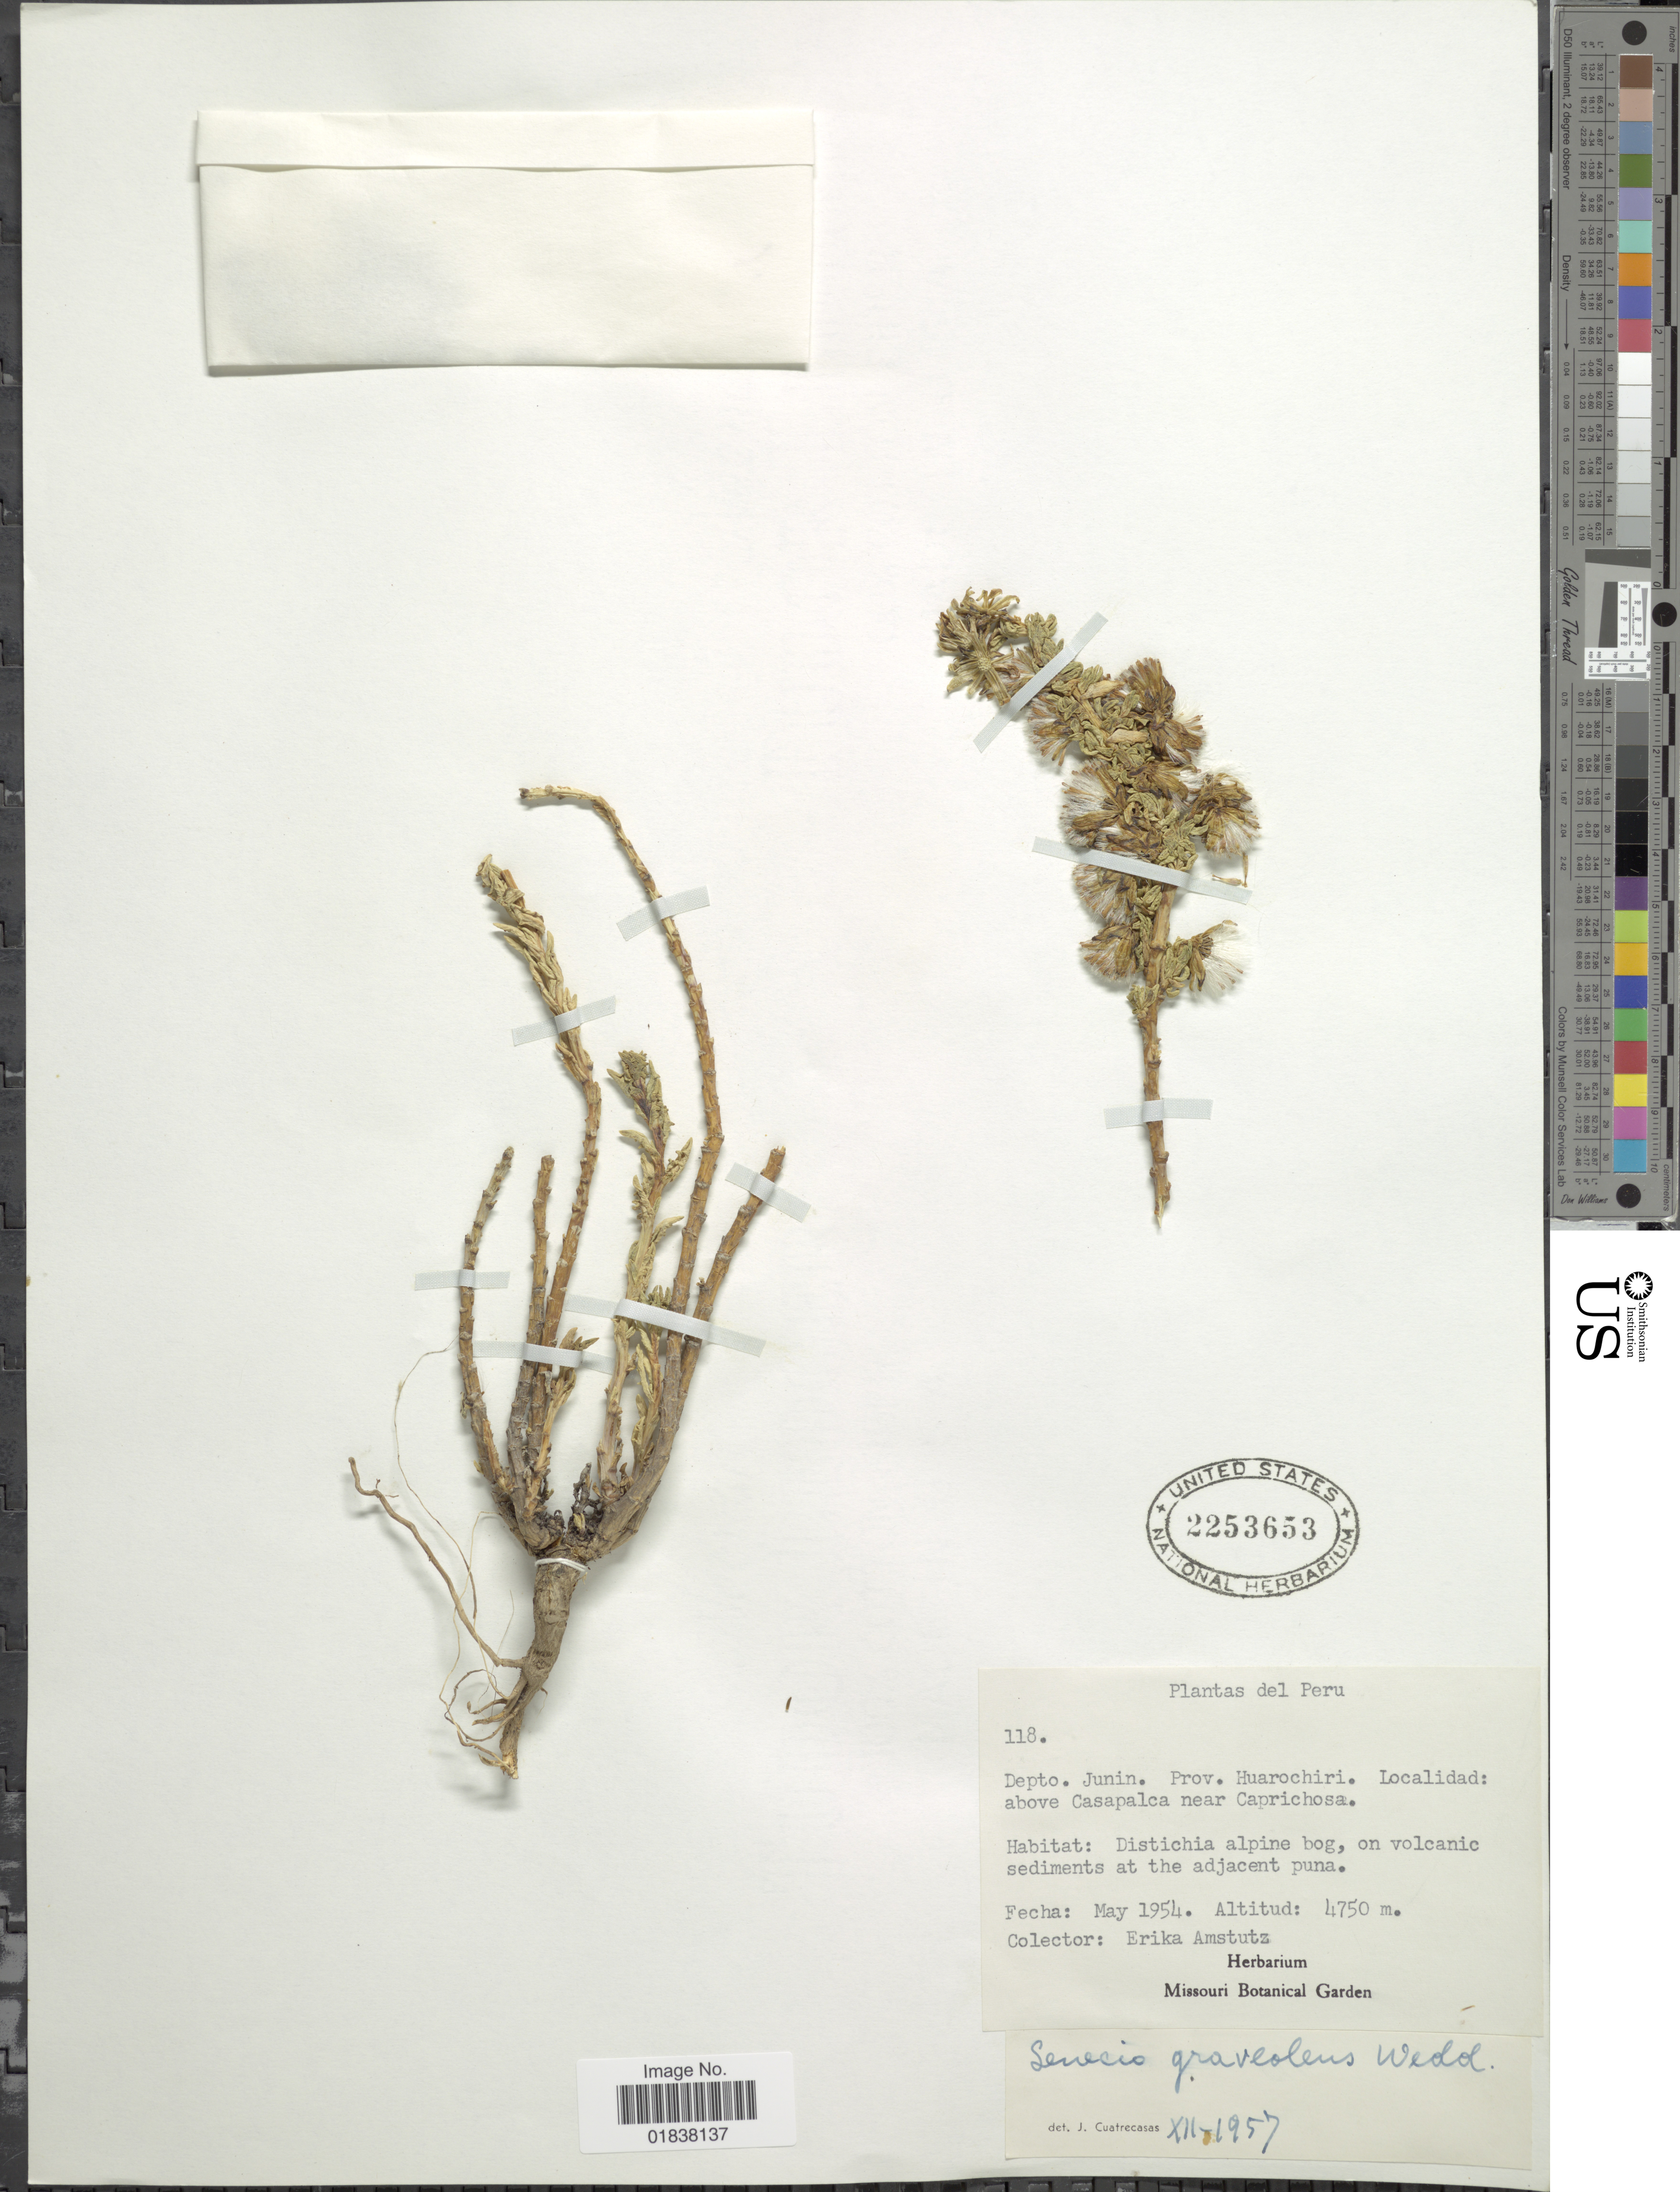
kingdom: Plantae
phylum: Tracheophyta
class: Magnoliopsida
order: Asterales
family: Asteraceae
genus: Senecio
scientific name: Senecio nutans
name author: Sch. Bip.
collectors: E. Amstutz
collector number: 118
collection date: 1954-05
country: Peru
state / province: Junín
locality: Prov. Huarochiri, above Casapalca near Caprichosa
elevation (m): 4750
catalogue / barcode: US 2253653